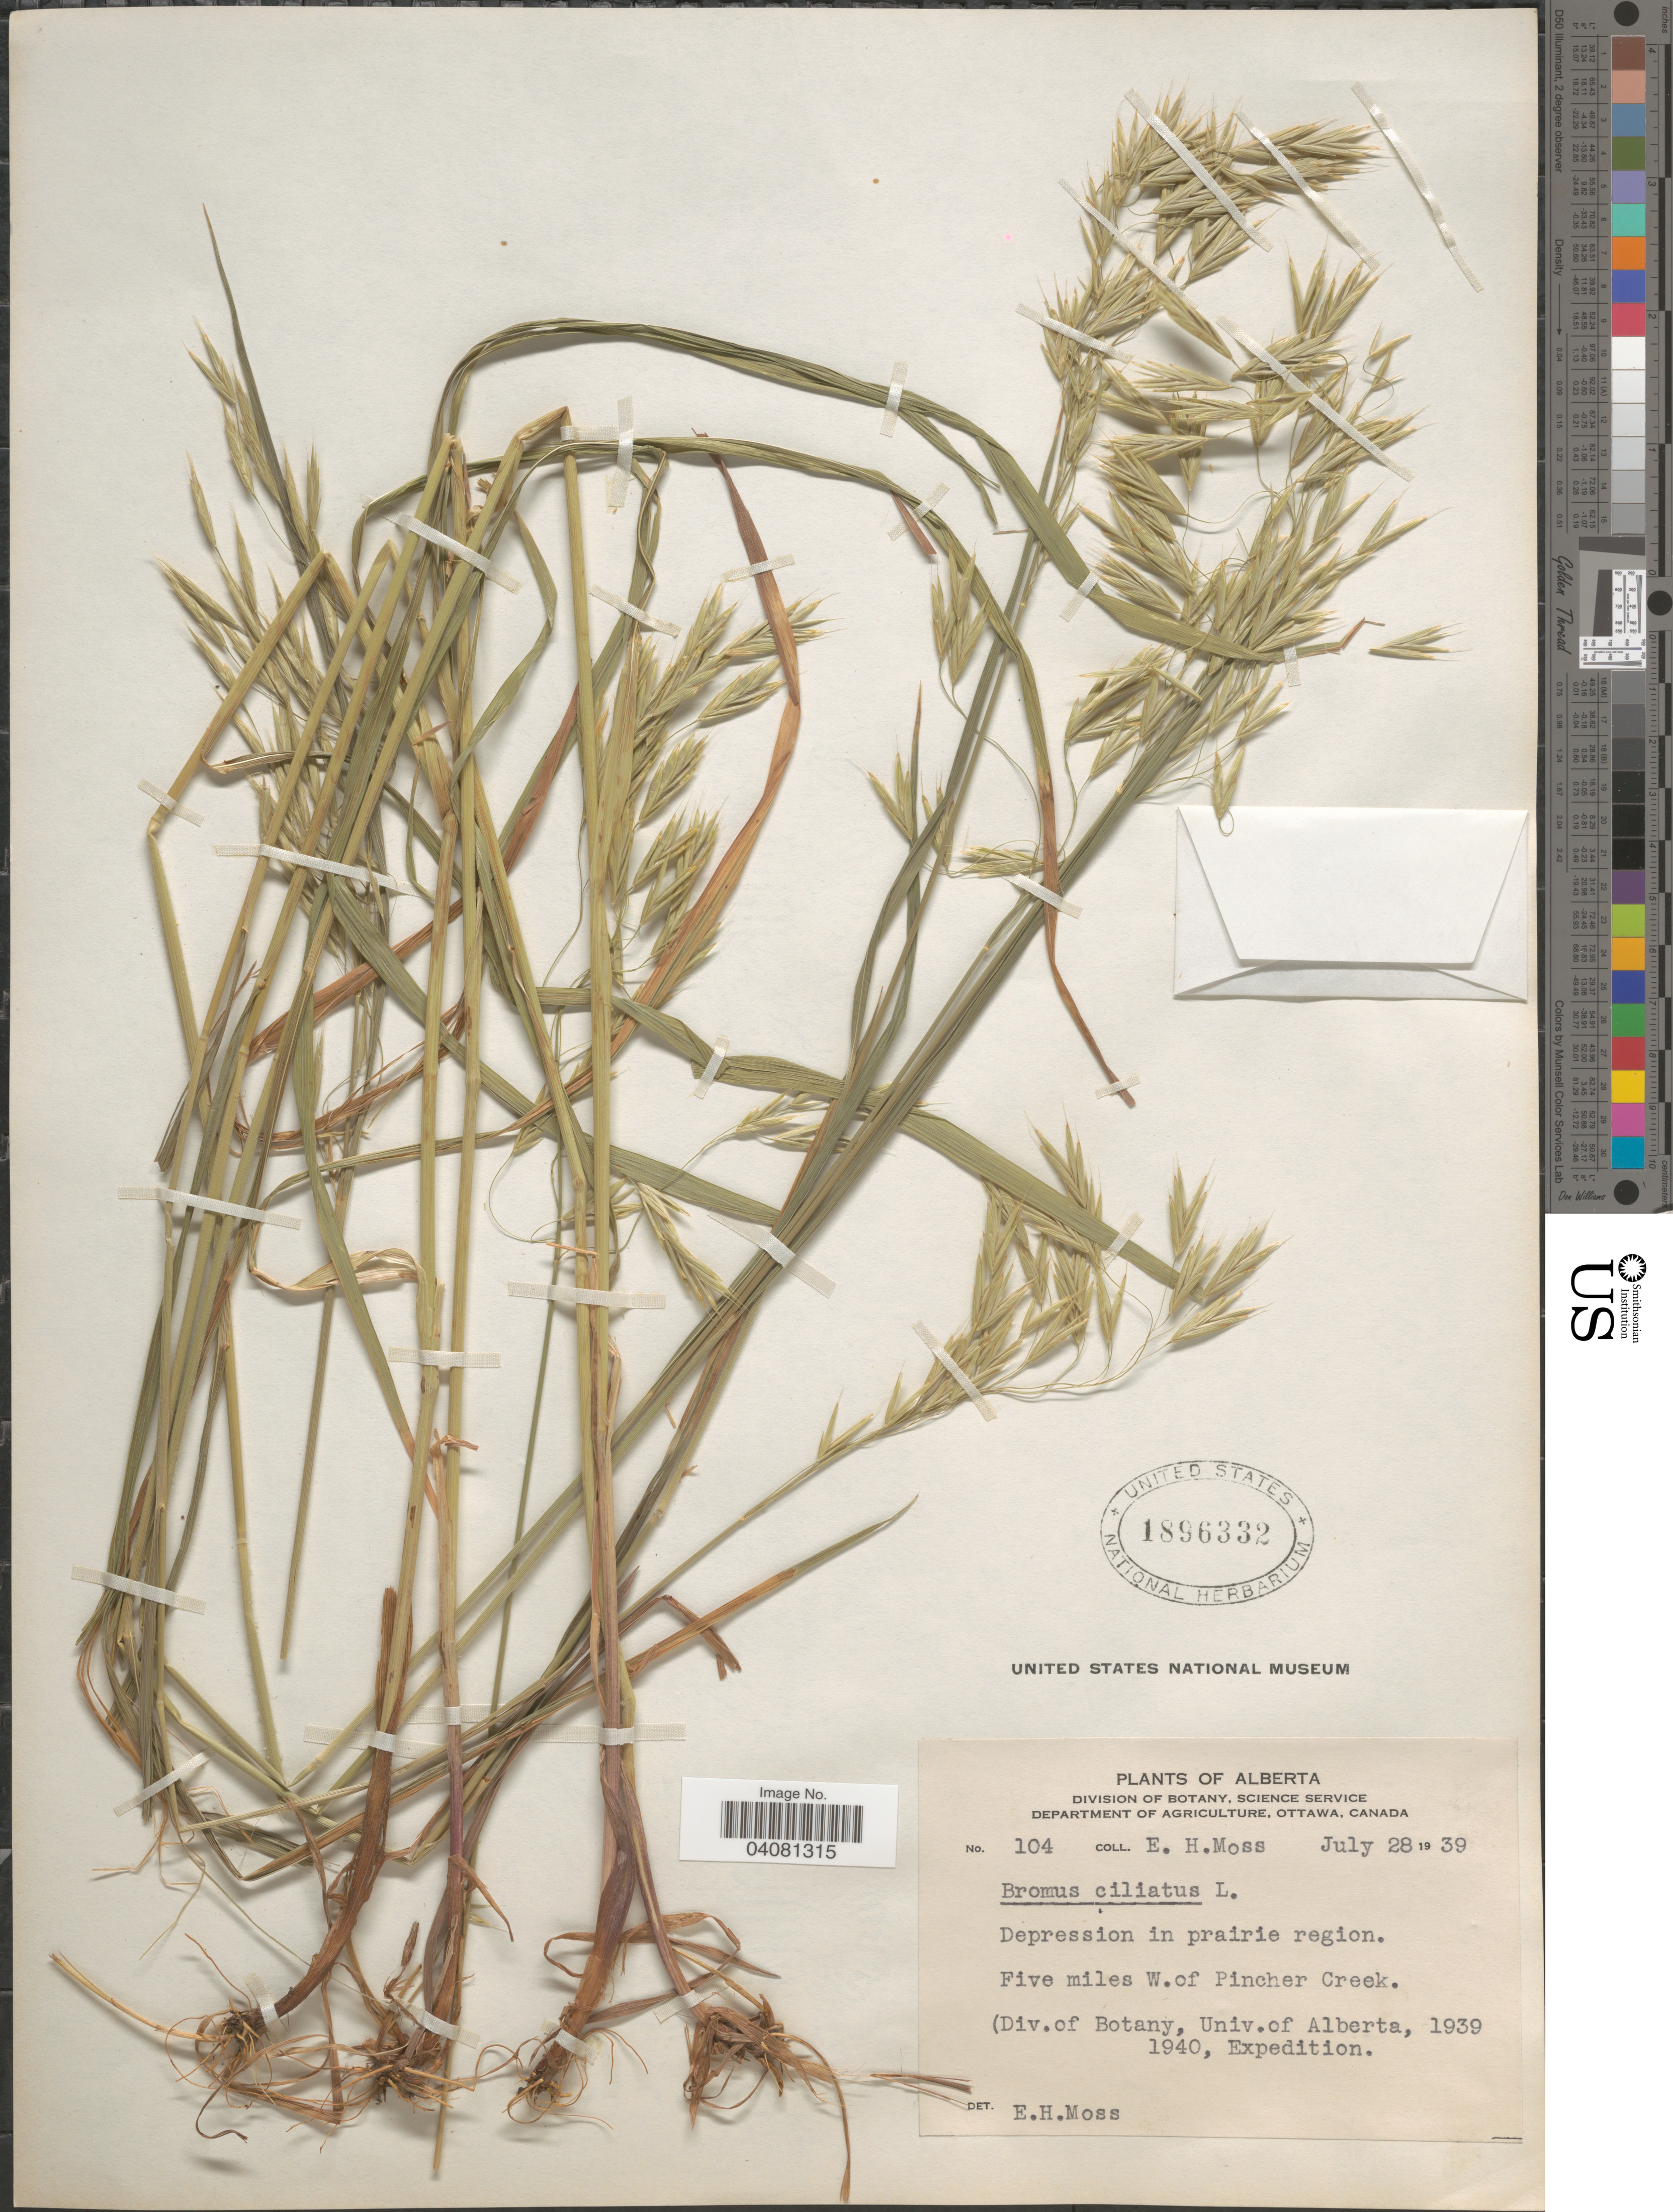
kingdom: Plantae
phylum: Tracheophyta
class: Liliopsida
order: Poales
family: Poaceae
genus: Bromus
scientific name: Bromus ciliatus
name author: L.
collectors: E. Moss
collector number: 104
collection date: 1939-07-28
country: Canada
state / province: Alberta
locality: Depression in prairie region. Five miles W. of Pincher Creek. (Div. of Botany, Univ. of Alberta, 1939 1940, Expedition).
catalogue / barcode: US 1896332